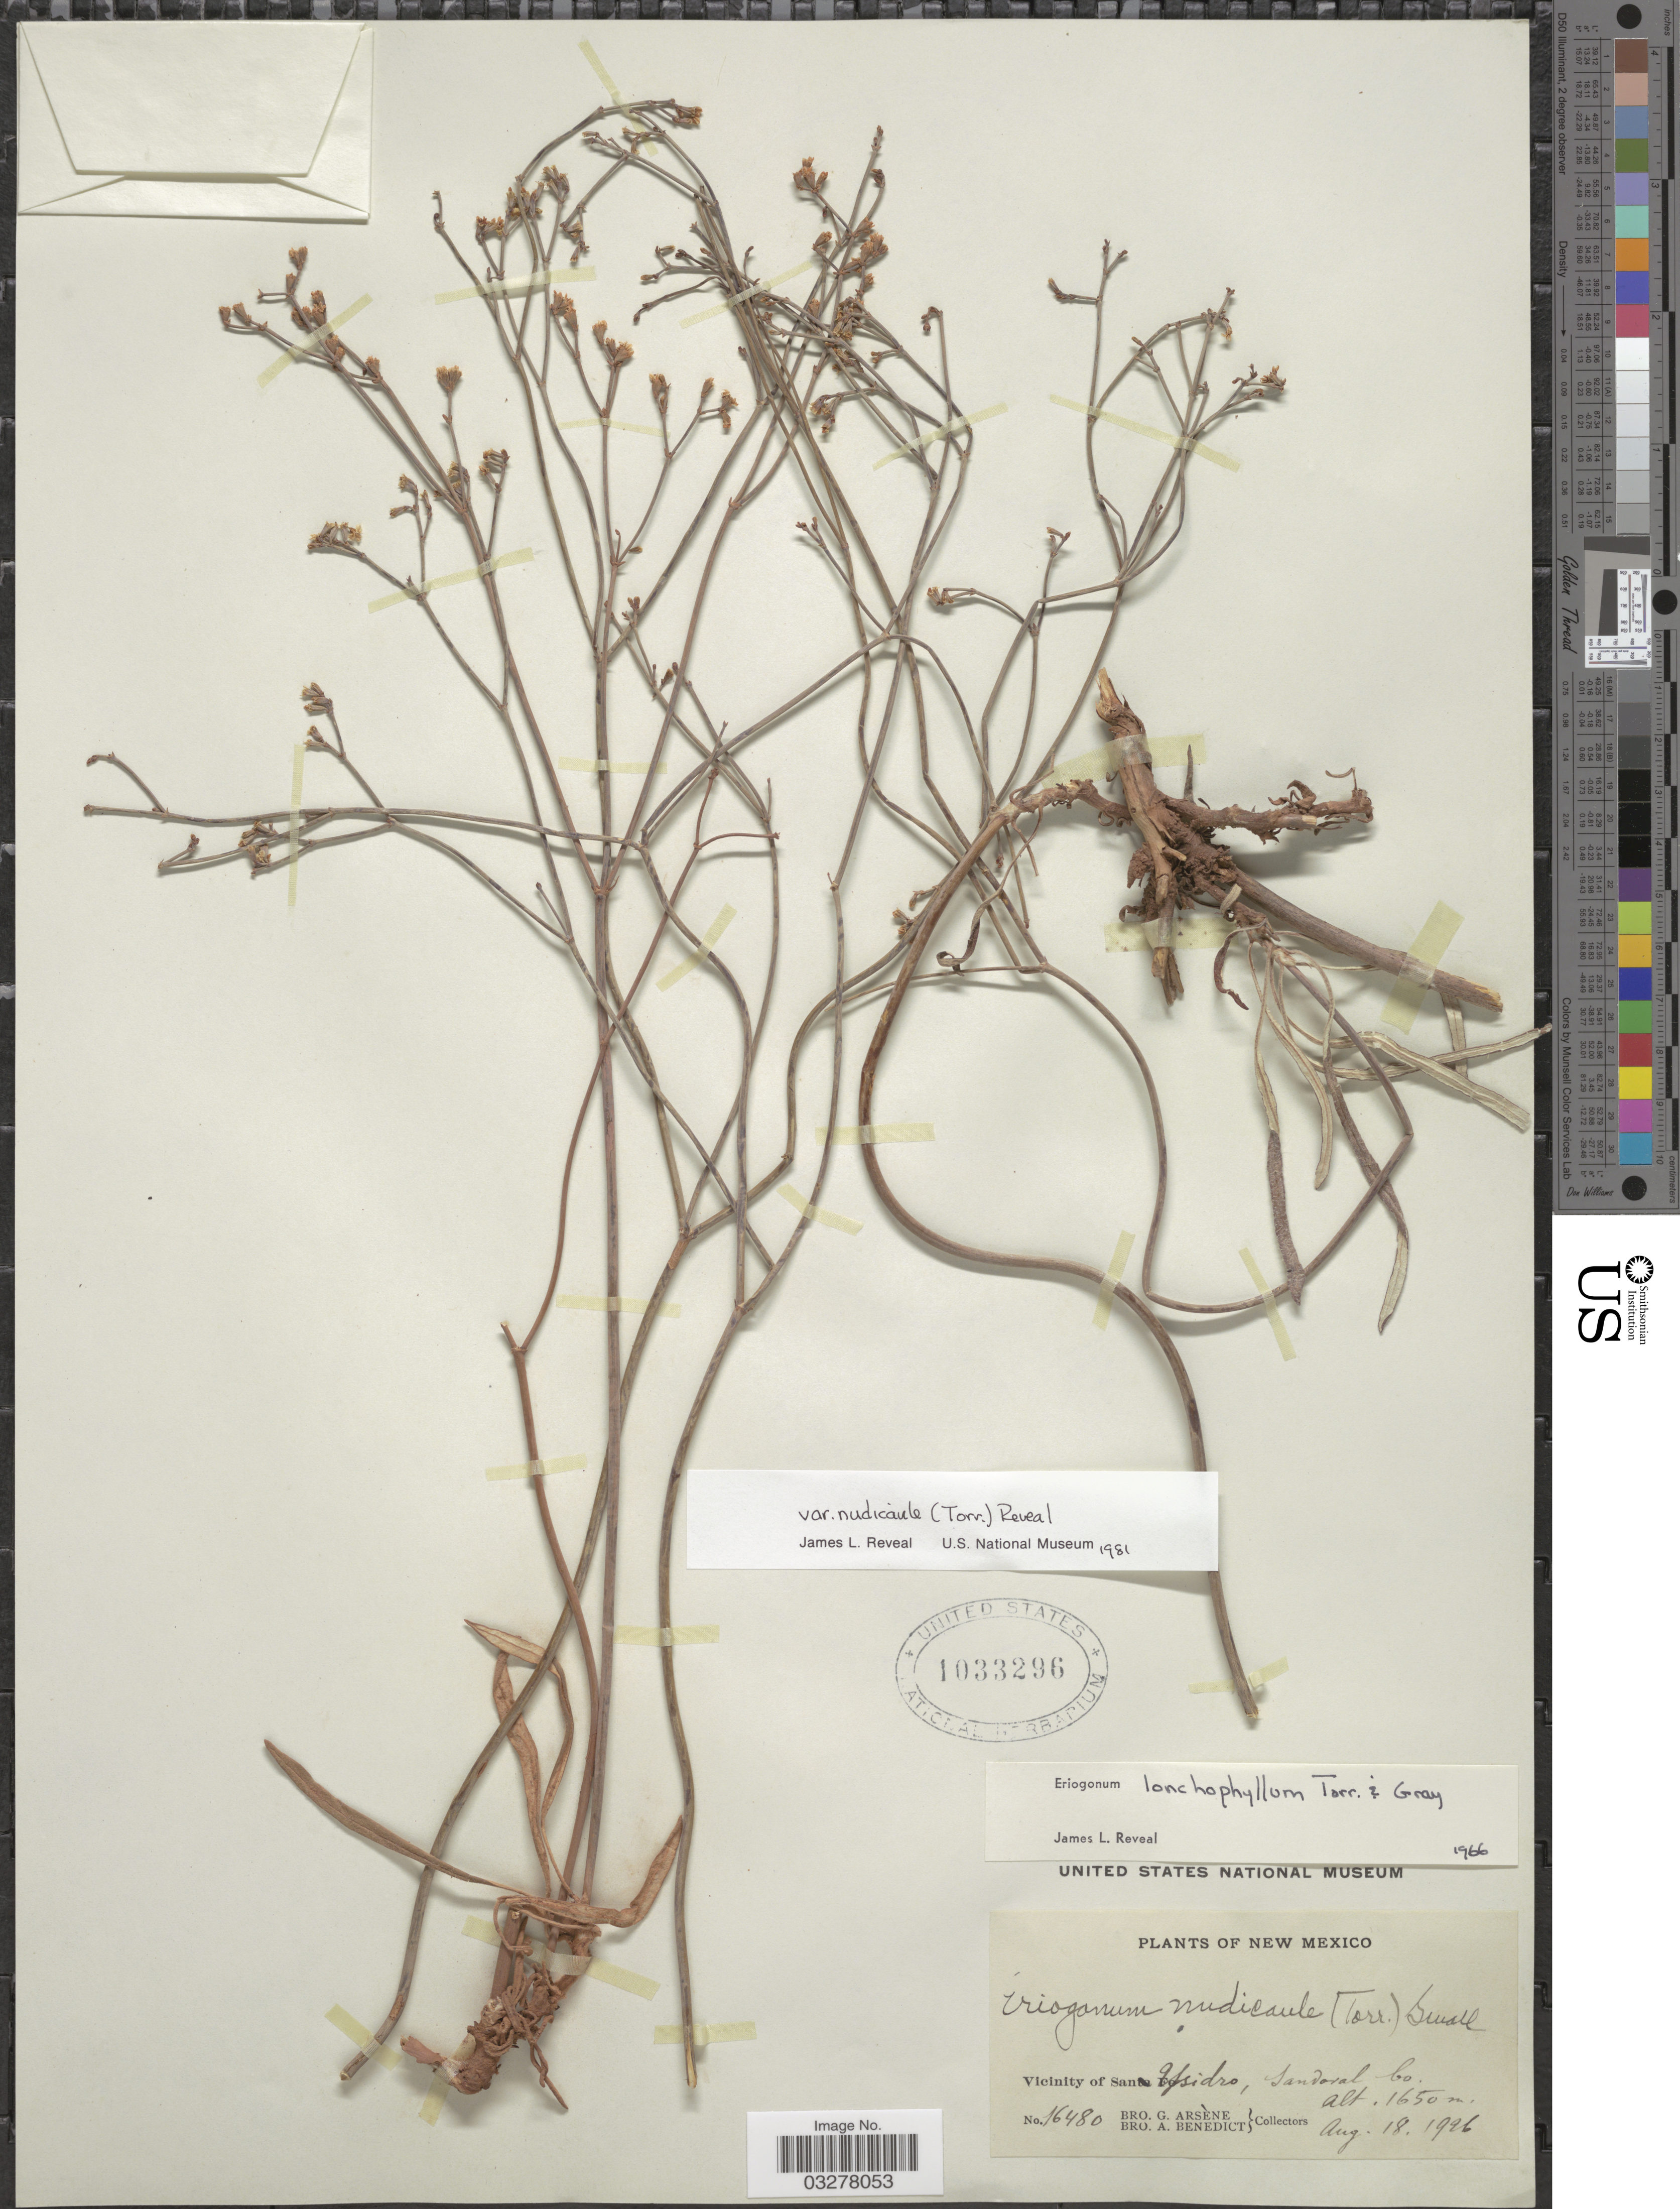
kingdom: Plantae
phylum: Tracheophyta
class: Magnoliopsida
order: Caryophyllales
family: Polygonaceae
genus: Eriogonum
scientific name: Eriogonum lonchophyllum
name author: Torr. & A. Gray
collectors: Bro. G. Arsène & Bro. A. Benedict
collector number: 16480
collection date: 1926-08-18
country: United States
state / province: New Mexico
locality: Vicinity of San Ysidro, Sandoval Co.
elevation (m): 1650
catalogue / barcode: US 1033296